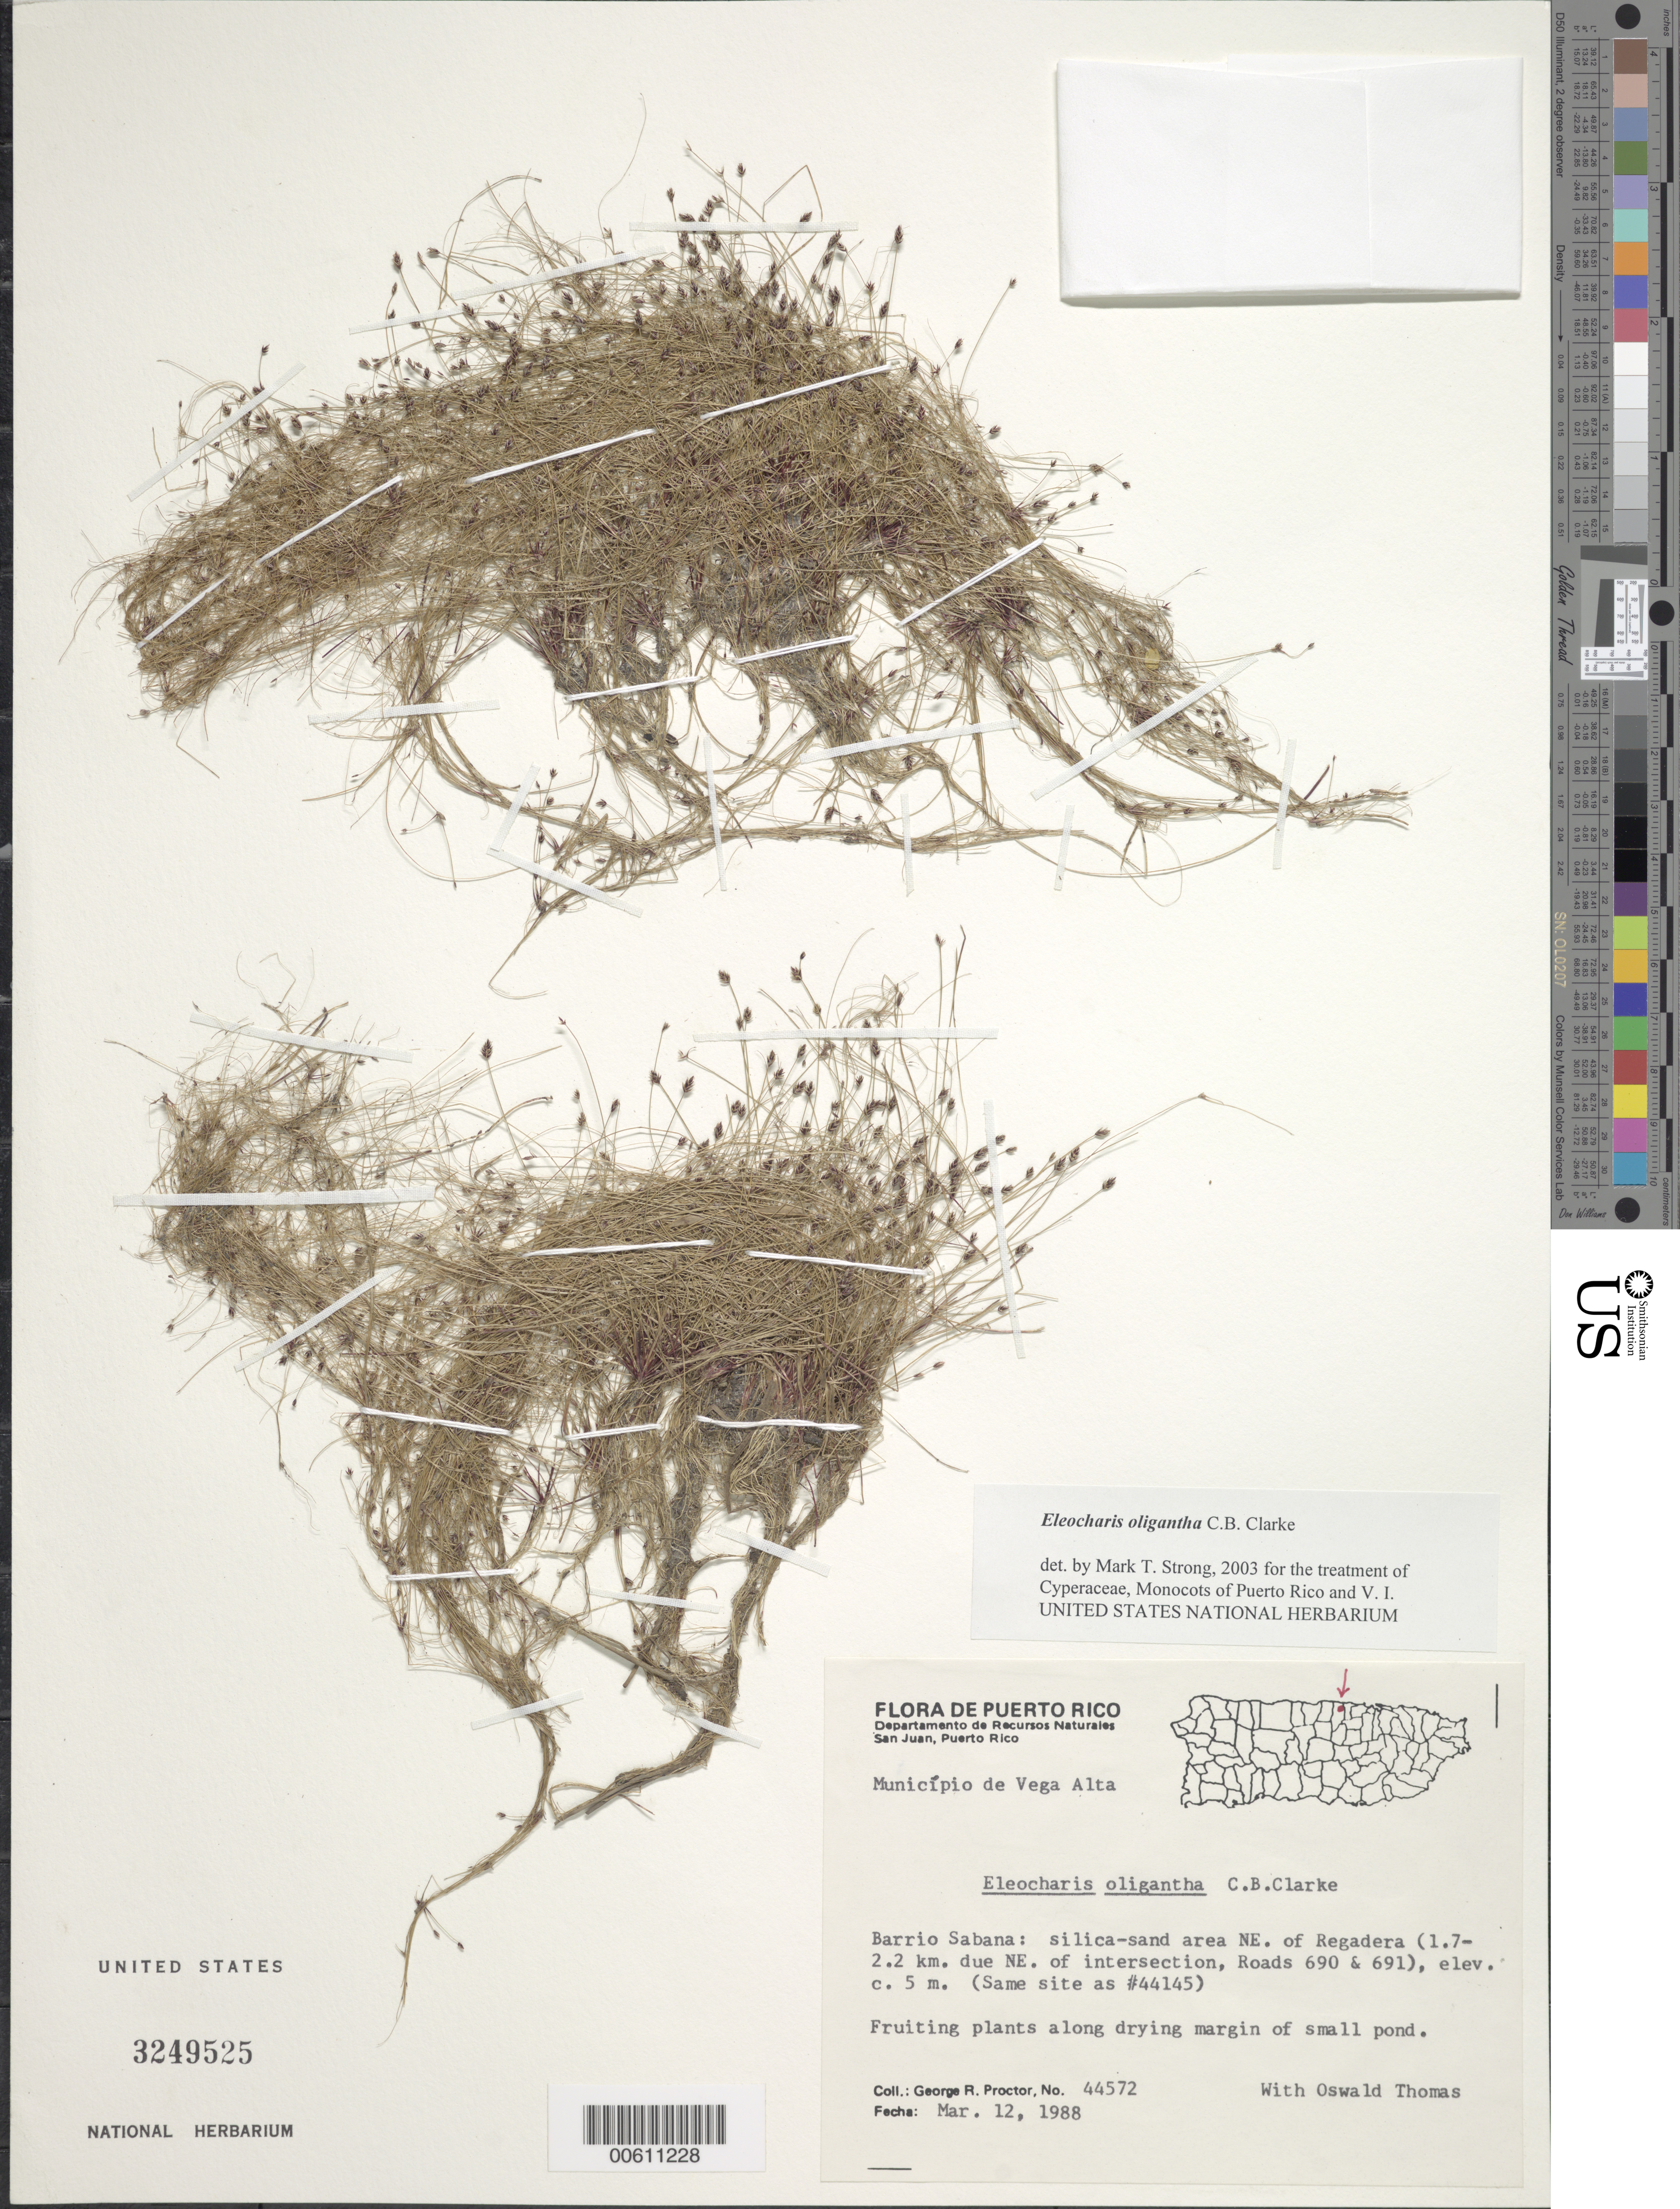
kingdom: Plantae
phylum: Tracheophyta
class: Liliopsida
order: Poales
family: Cyperaceae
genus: Eleocharis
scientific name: Eleocharis oligantha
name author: C.B. Clarke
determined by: Strong, M. T., (US), Smithsonian Institution - National Museum of Natural History (UNITED STATES)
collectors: G. R. Proctor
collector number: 44572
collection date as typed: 12 Mar 1988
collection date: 1988-03-12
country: Puerto Rico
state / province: Vega Alta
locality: Vega Alta: Barrio Sabana, silica-sand area NE of Regardera (1.7-2.2 km due NE of jct. Rds. 690 and 691.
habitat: Along drying margin of small pond.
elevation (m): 5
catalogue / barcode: US 3249525